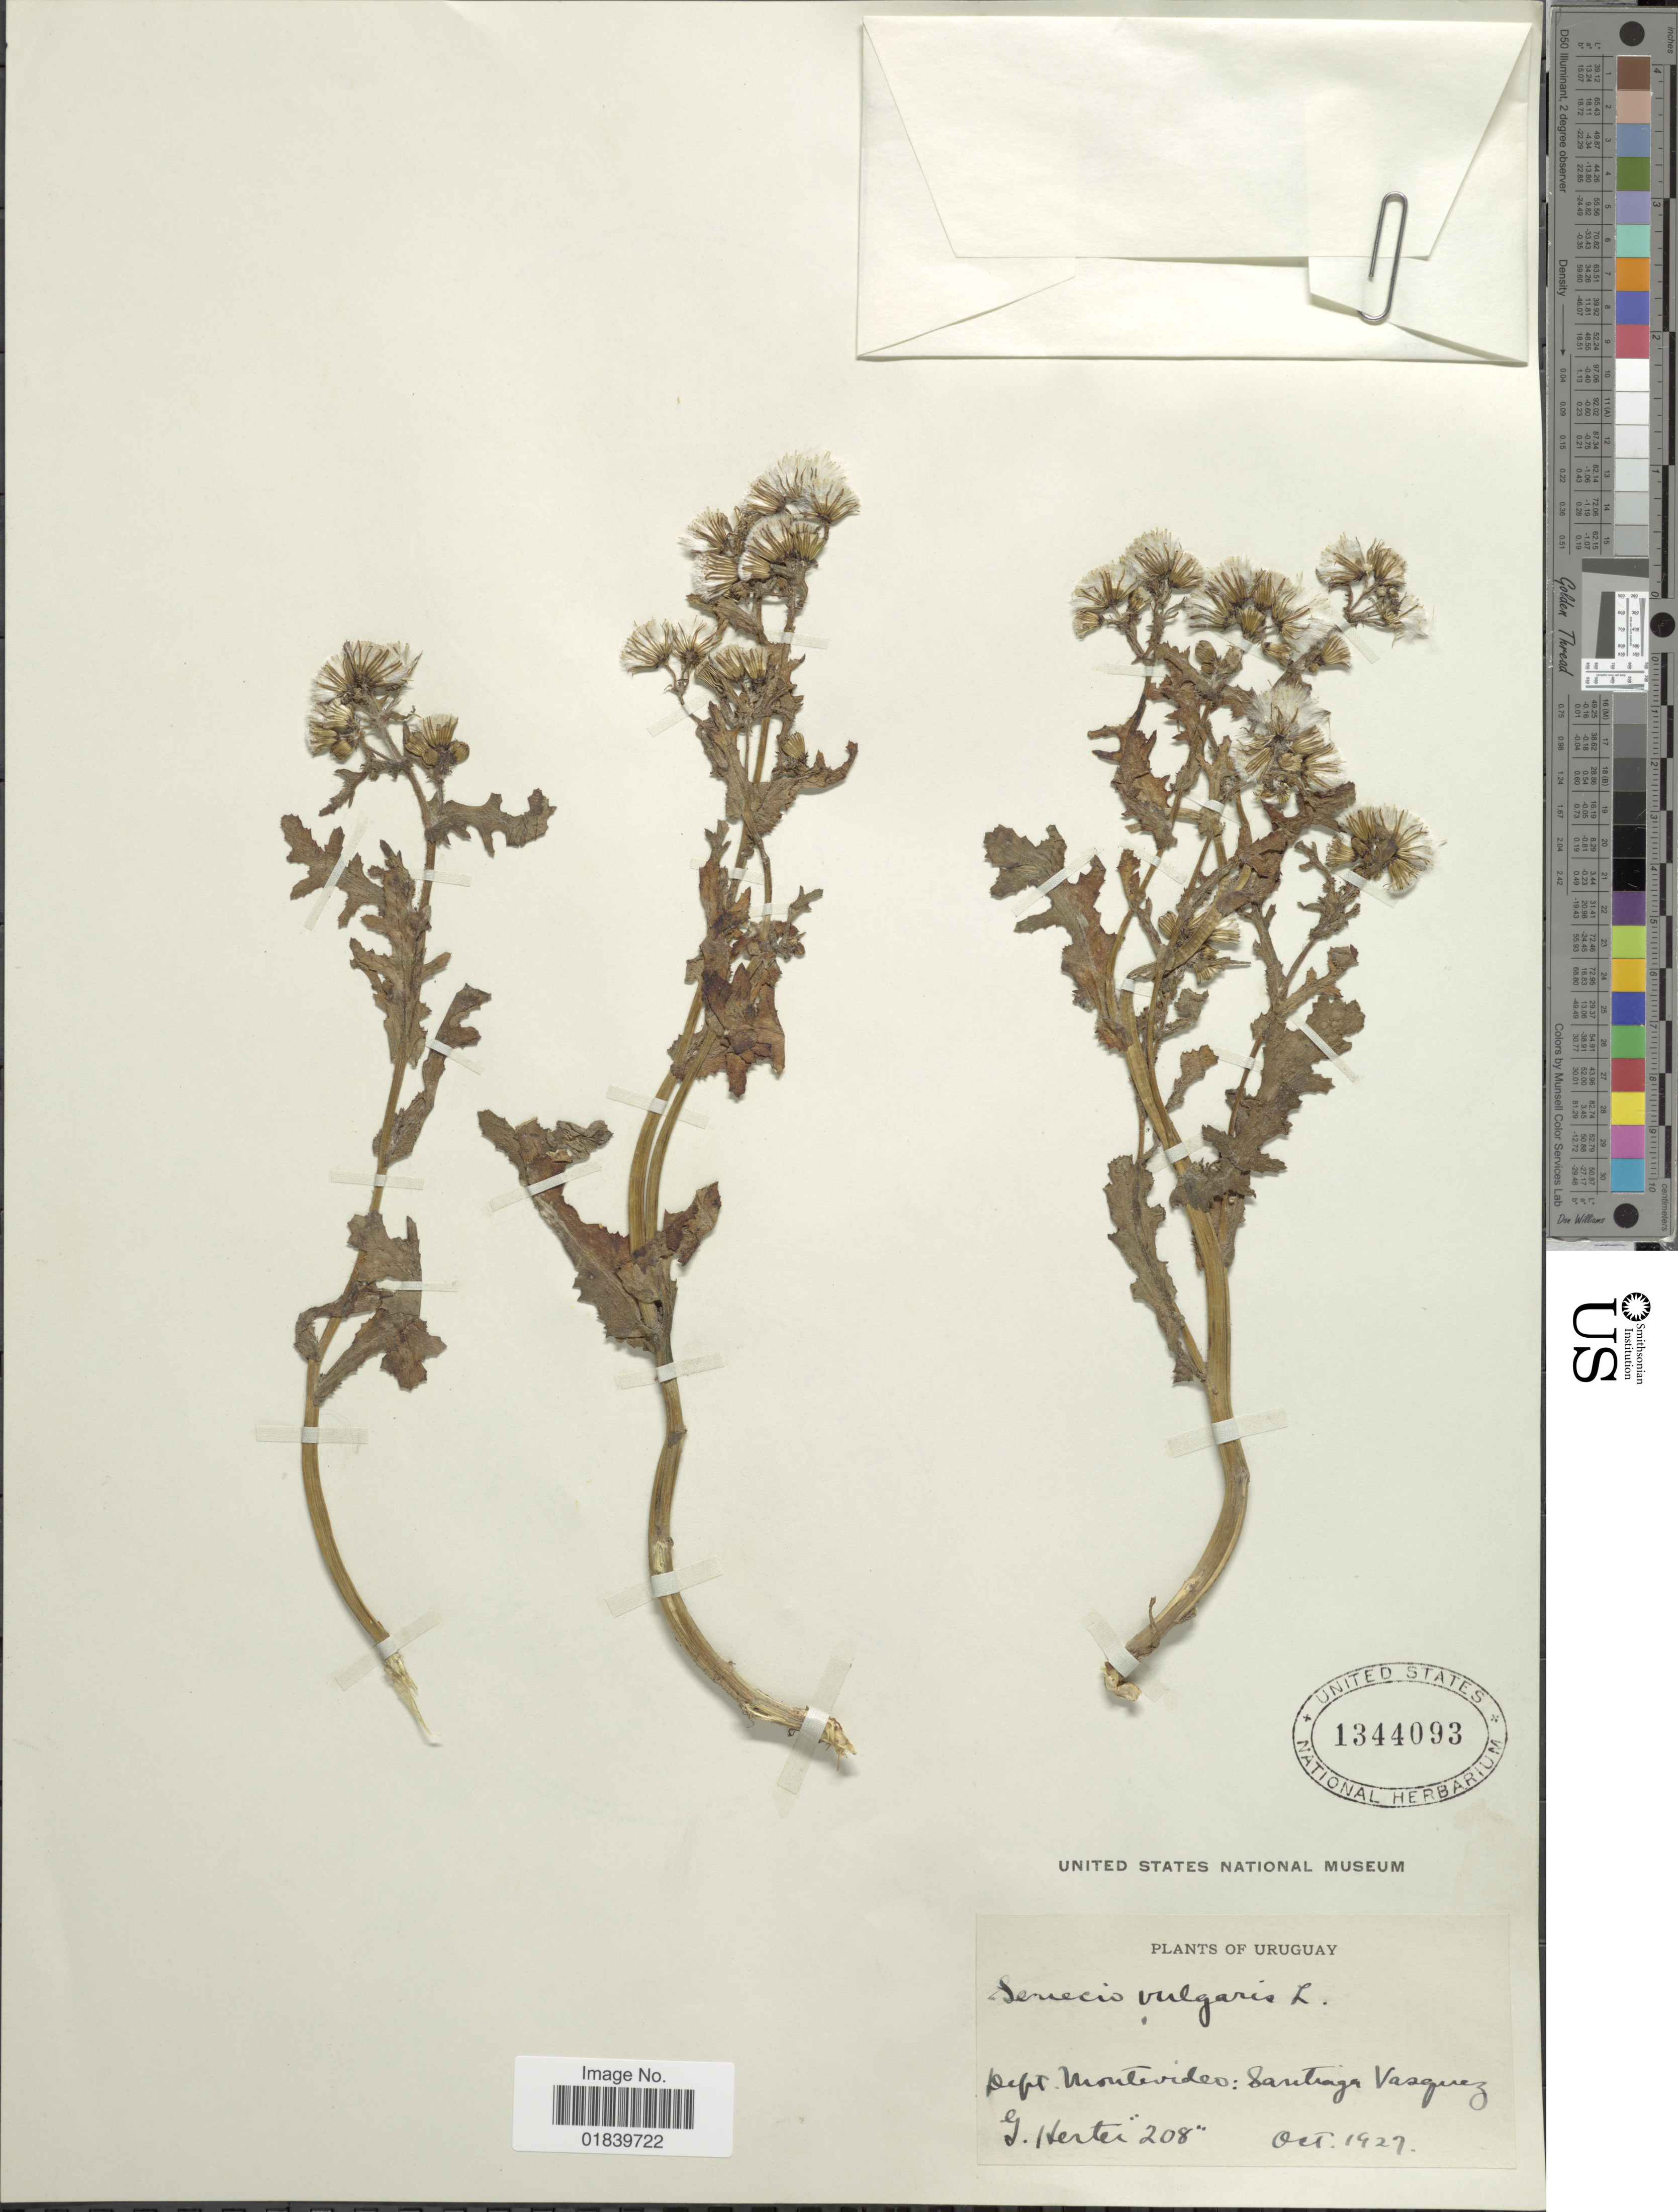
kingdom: Plantae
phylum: Tracheophyta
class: Magnoliopsida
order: Asterales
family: Asteraceae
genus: Senecio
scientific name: Senecio vulgaris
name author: L.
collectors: W. G. Herter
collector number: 208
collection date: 1927-10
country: Uruguay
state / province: Montevideo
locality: Dept. Montevideo; Santiago Vasquez.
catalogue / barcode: US 1344093